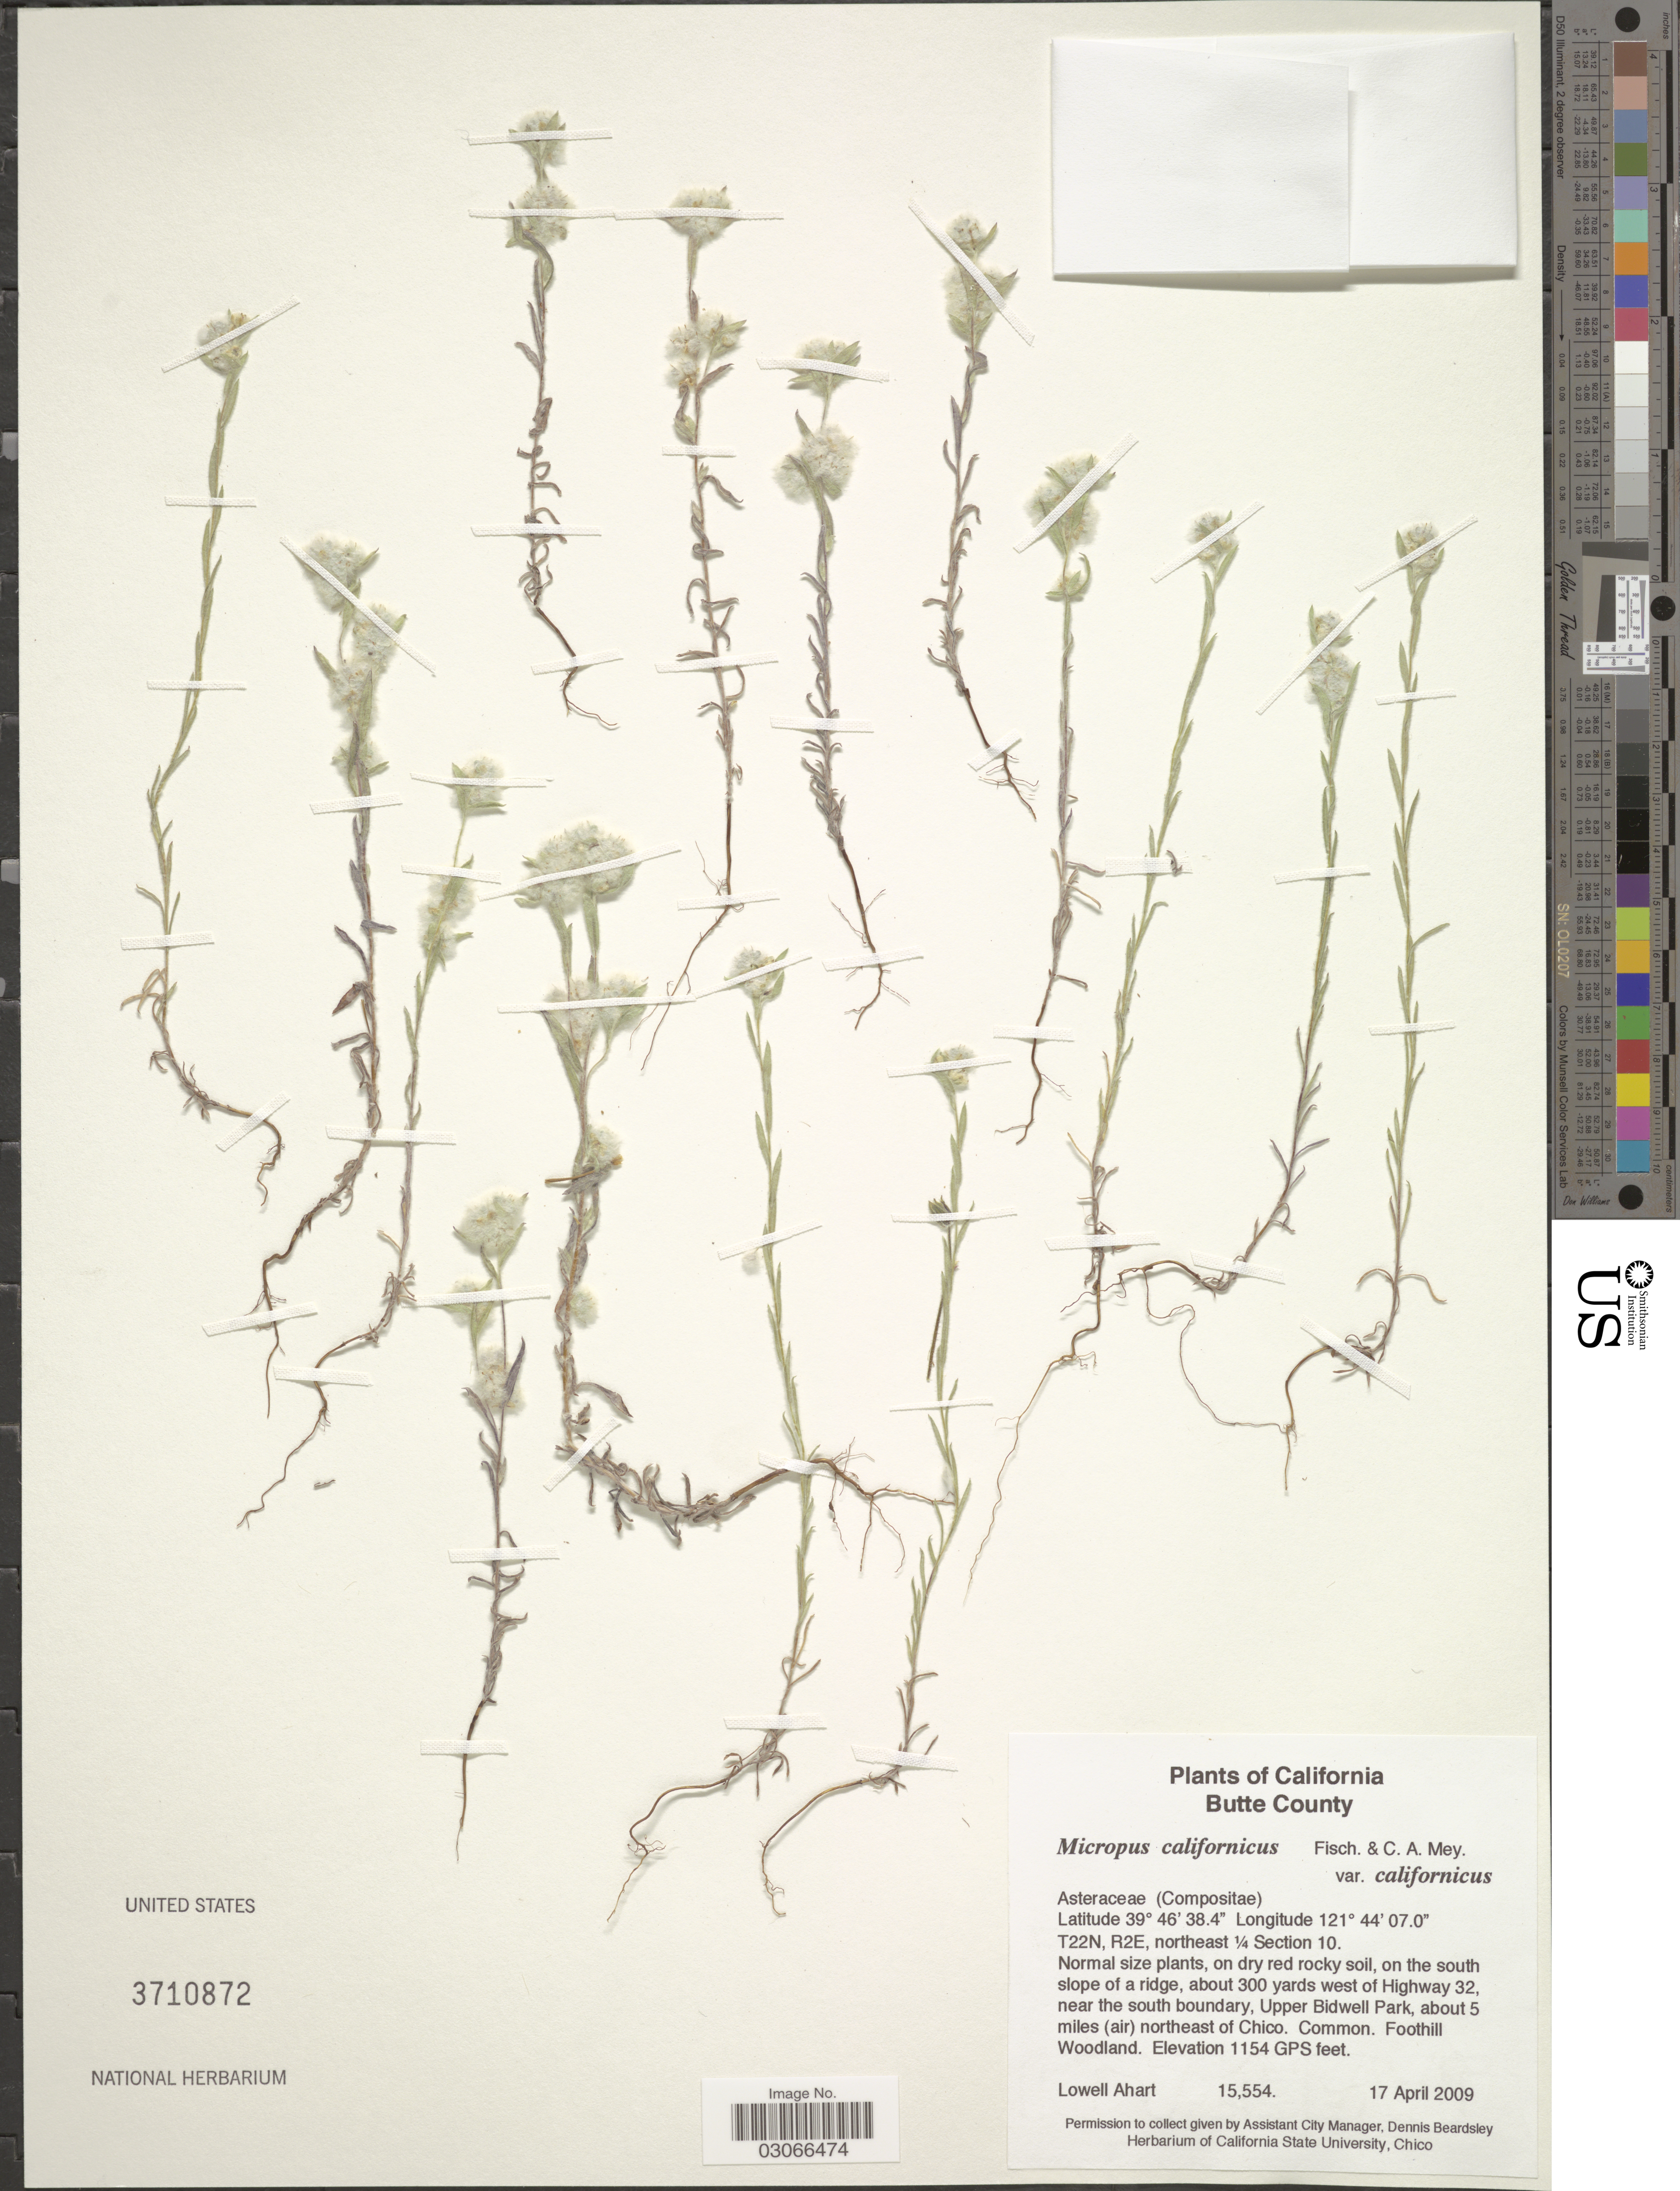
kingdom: Plantae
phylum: Tracheophyta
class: Magnoliopsida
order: Asterales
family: Asteraceae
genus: Micropus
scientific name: Micropus californicus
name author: Fisch. & C.A. Mey.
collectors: L. Ahart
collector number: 15554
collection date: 2009-04-17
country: United States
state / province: California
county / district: Butte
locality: Butte County. T22N, R2E, northeast ¼ Section, on the south slope of a ridge, about 300 yards west of HIghway 32, near the south boundary, Upper Bidwell Park, about 5 miles (air) northeast of Chico.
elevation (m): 352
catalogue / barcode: US 3710872